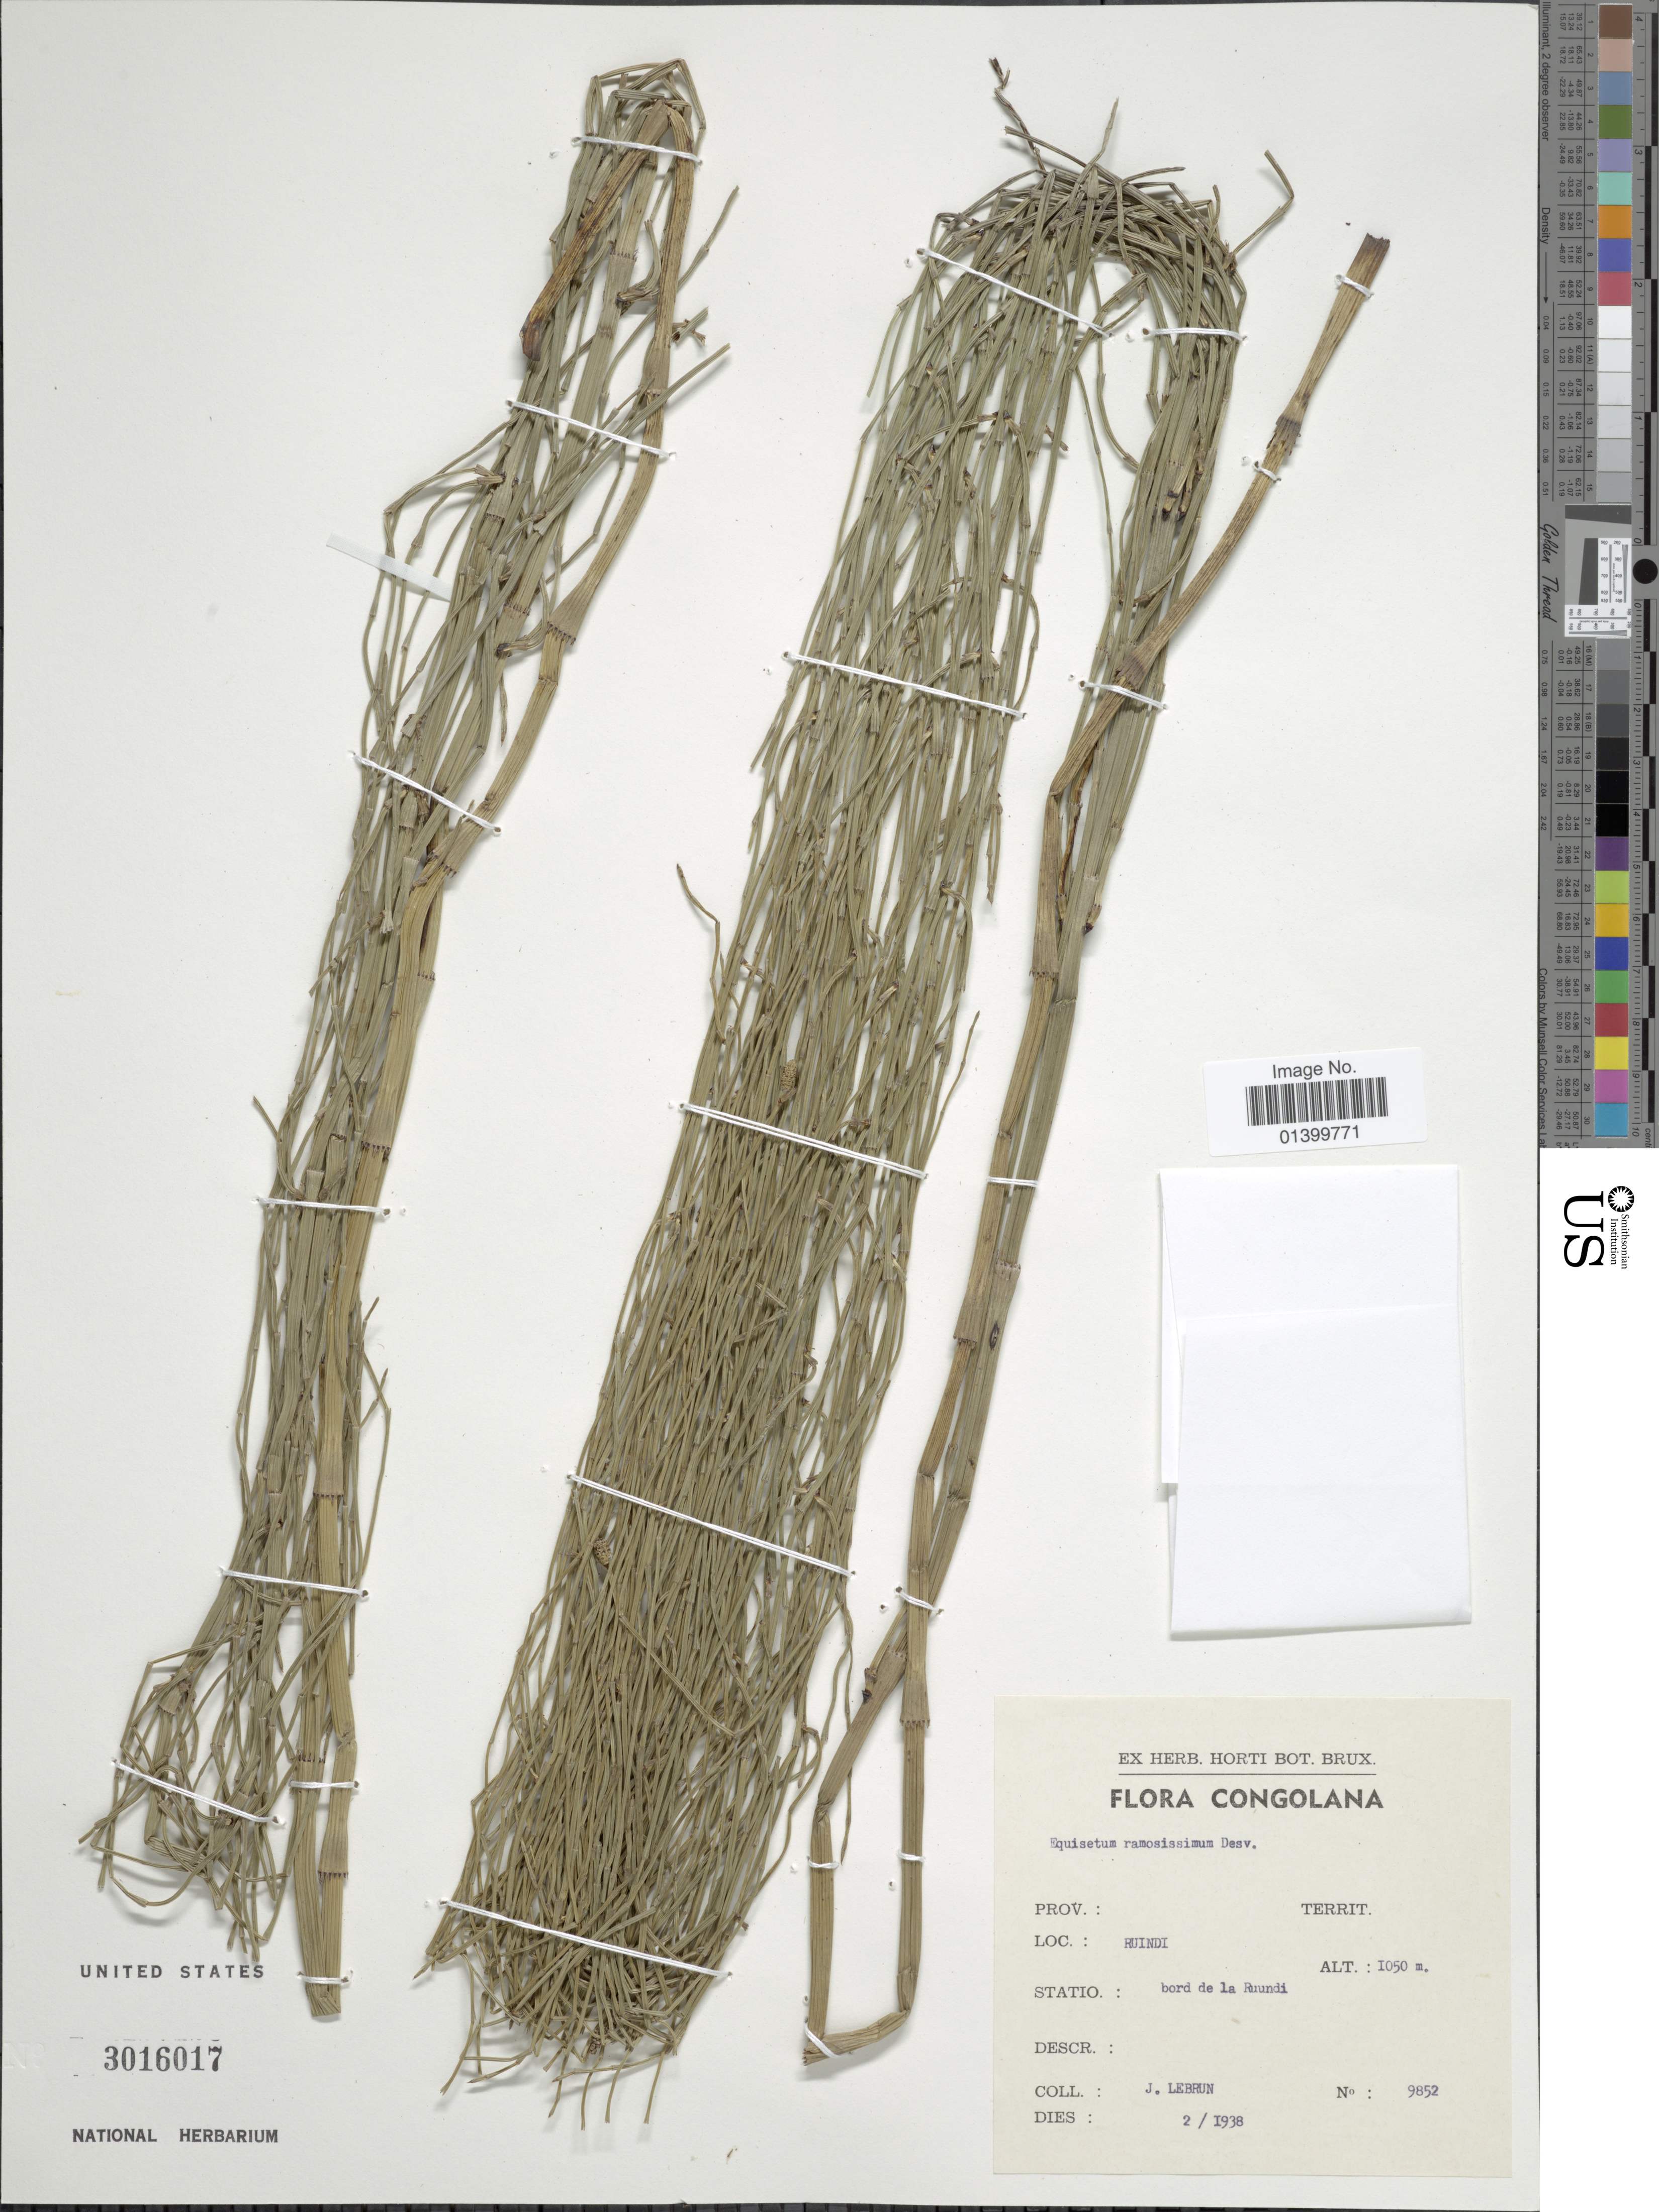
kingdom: Plantae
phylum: Tracheophyta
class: Polypodiopsida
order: Equisetales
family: Equisetaceae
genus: Equisetum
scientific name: Equisetum ramosissimum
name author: Desf.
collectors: J. A. Lebrun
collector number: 9852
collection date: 1938-02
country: Congo, Democratic Republic of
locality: Ruindi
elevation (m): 1050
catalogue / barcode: US 3016017